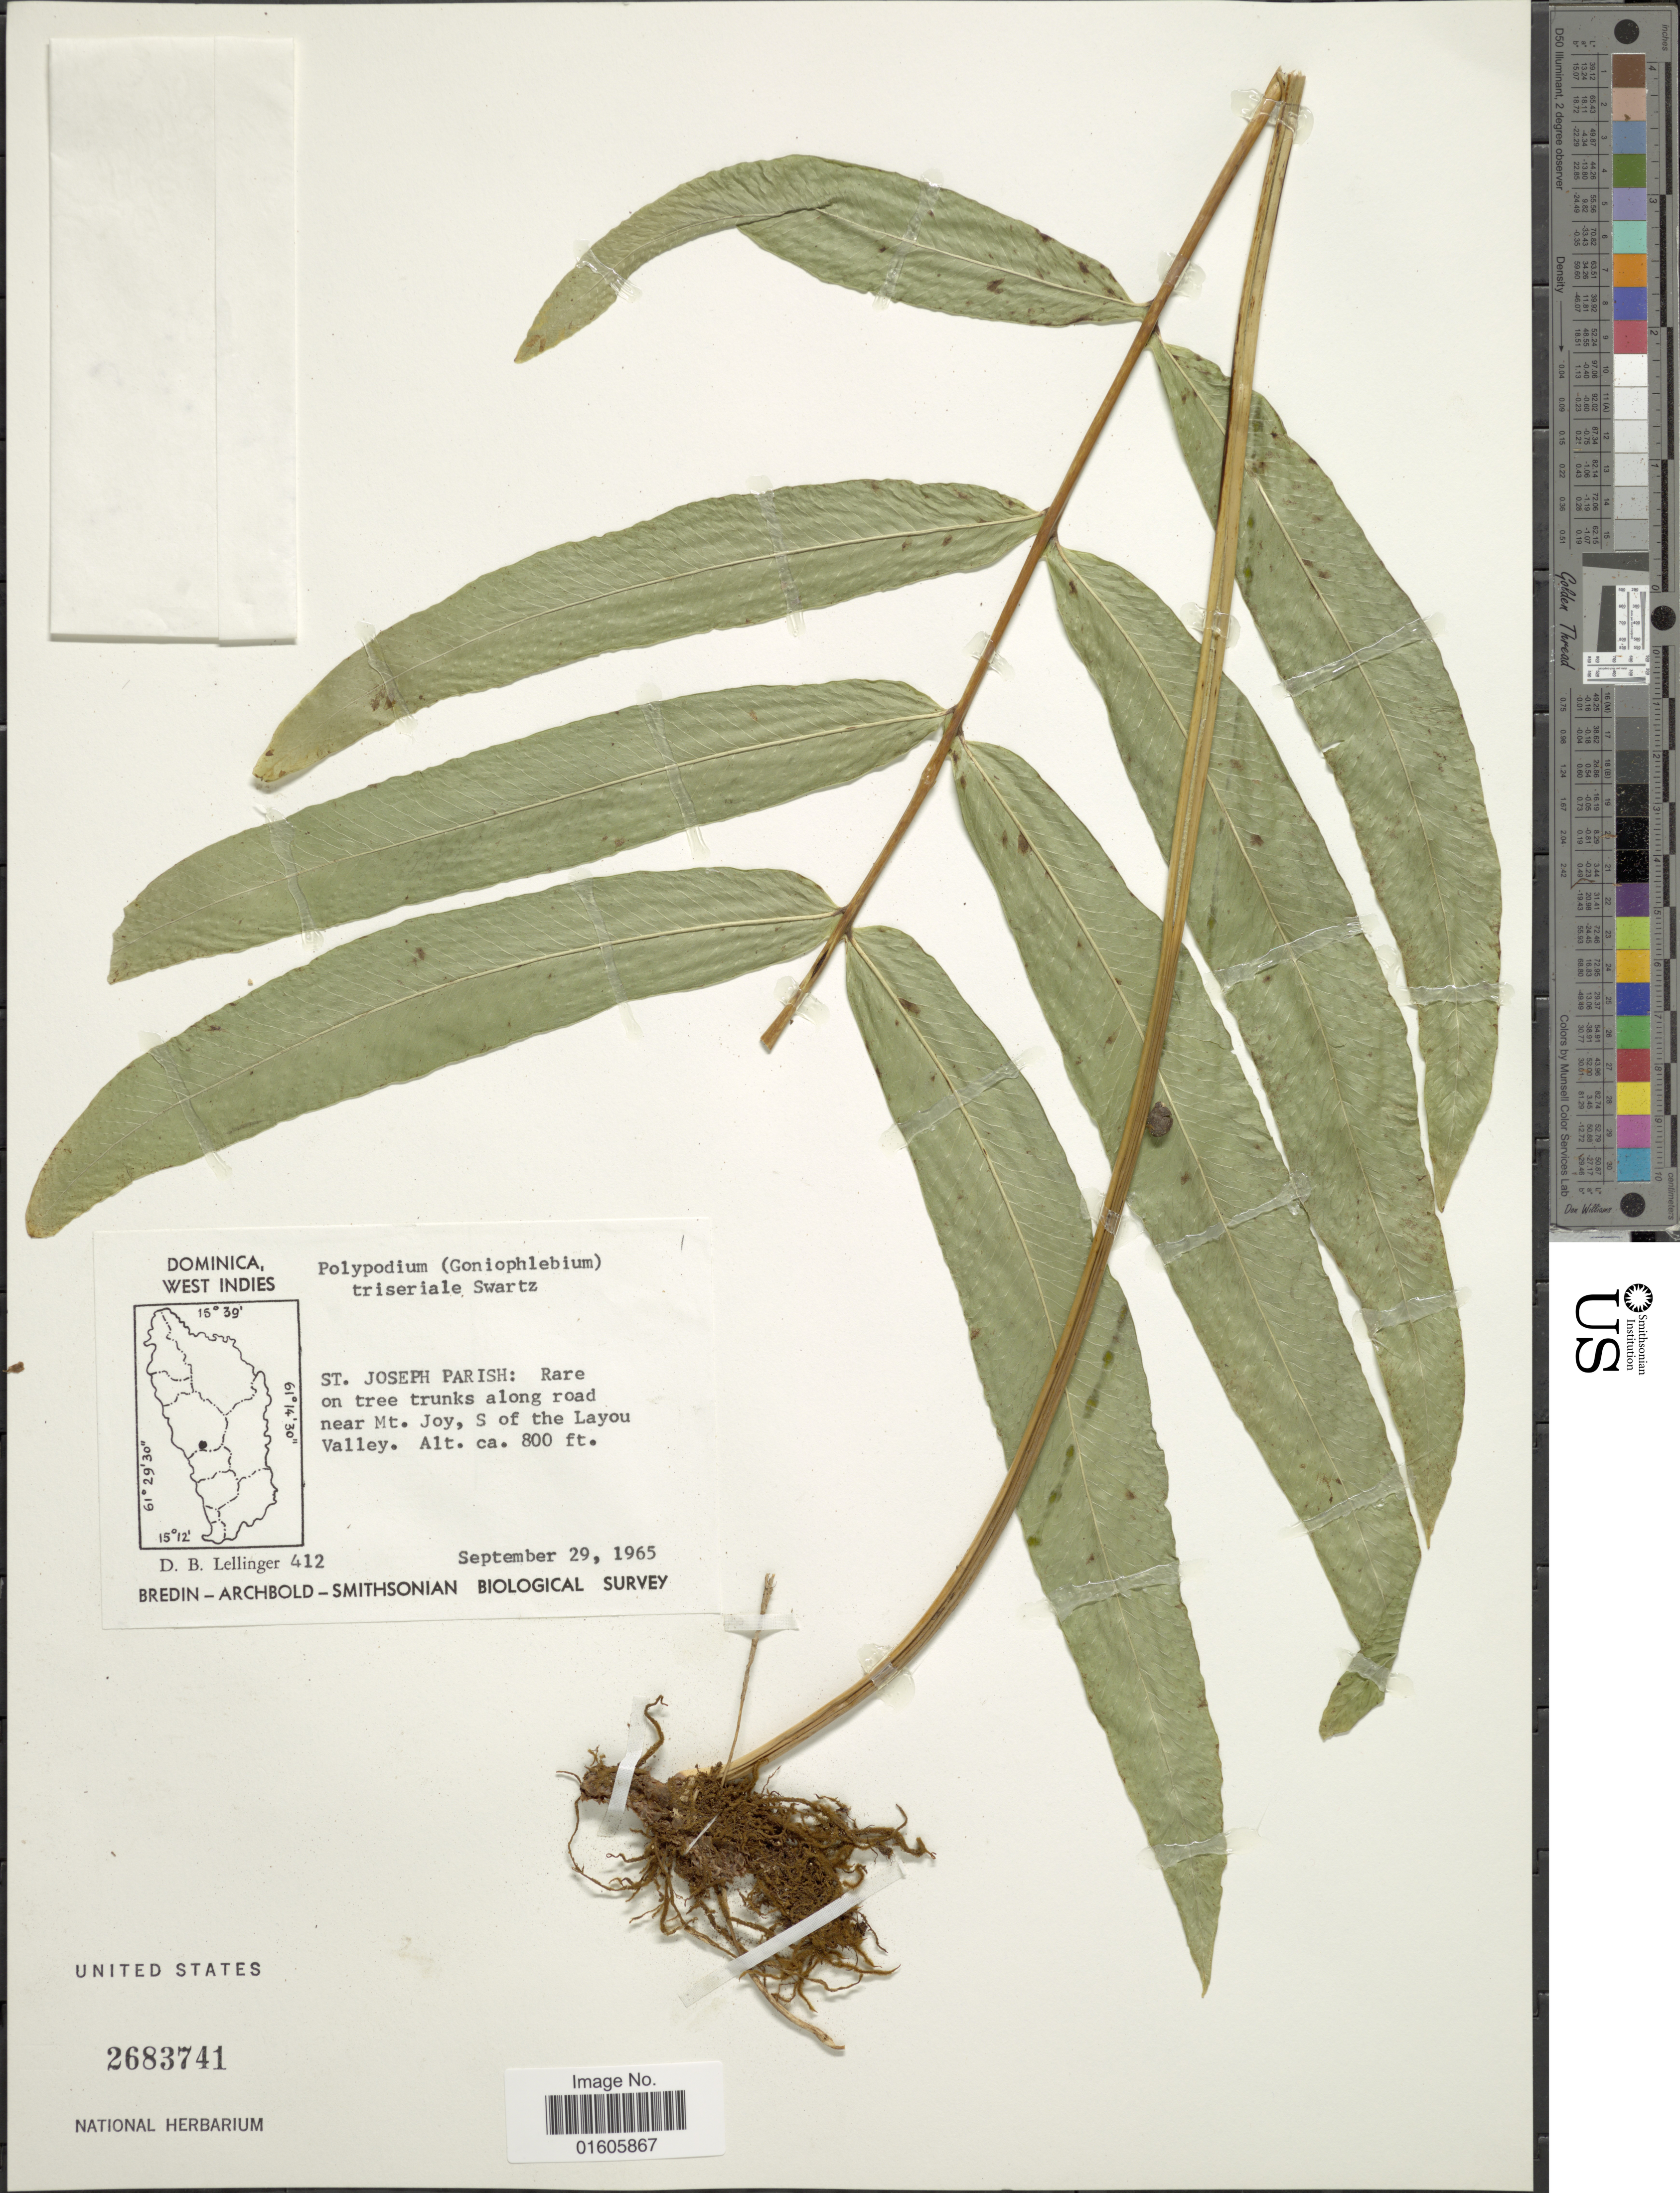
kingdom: Plantae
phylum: Tracheophyta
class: Polypodiopsida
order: Polypodiales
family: Polypodiaceae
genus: Serpocaulon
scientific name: Serpocaulon triseriale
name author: (Sw.) A.R. Sm.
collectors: D. B. Lellinger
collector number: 412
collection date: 1965-09-29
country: Dominica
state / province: St. Joseph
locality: St. Joseph Parish: rare on tree trunks along road near Mt. Joy, S of the Layou Valley.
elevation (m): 244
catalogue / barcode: US 2683741